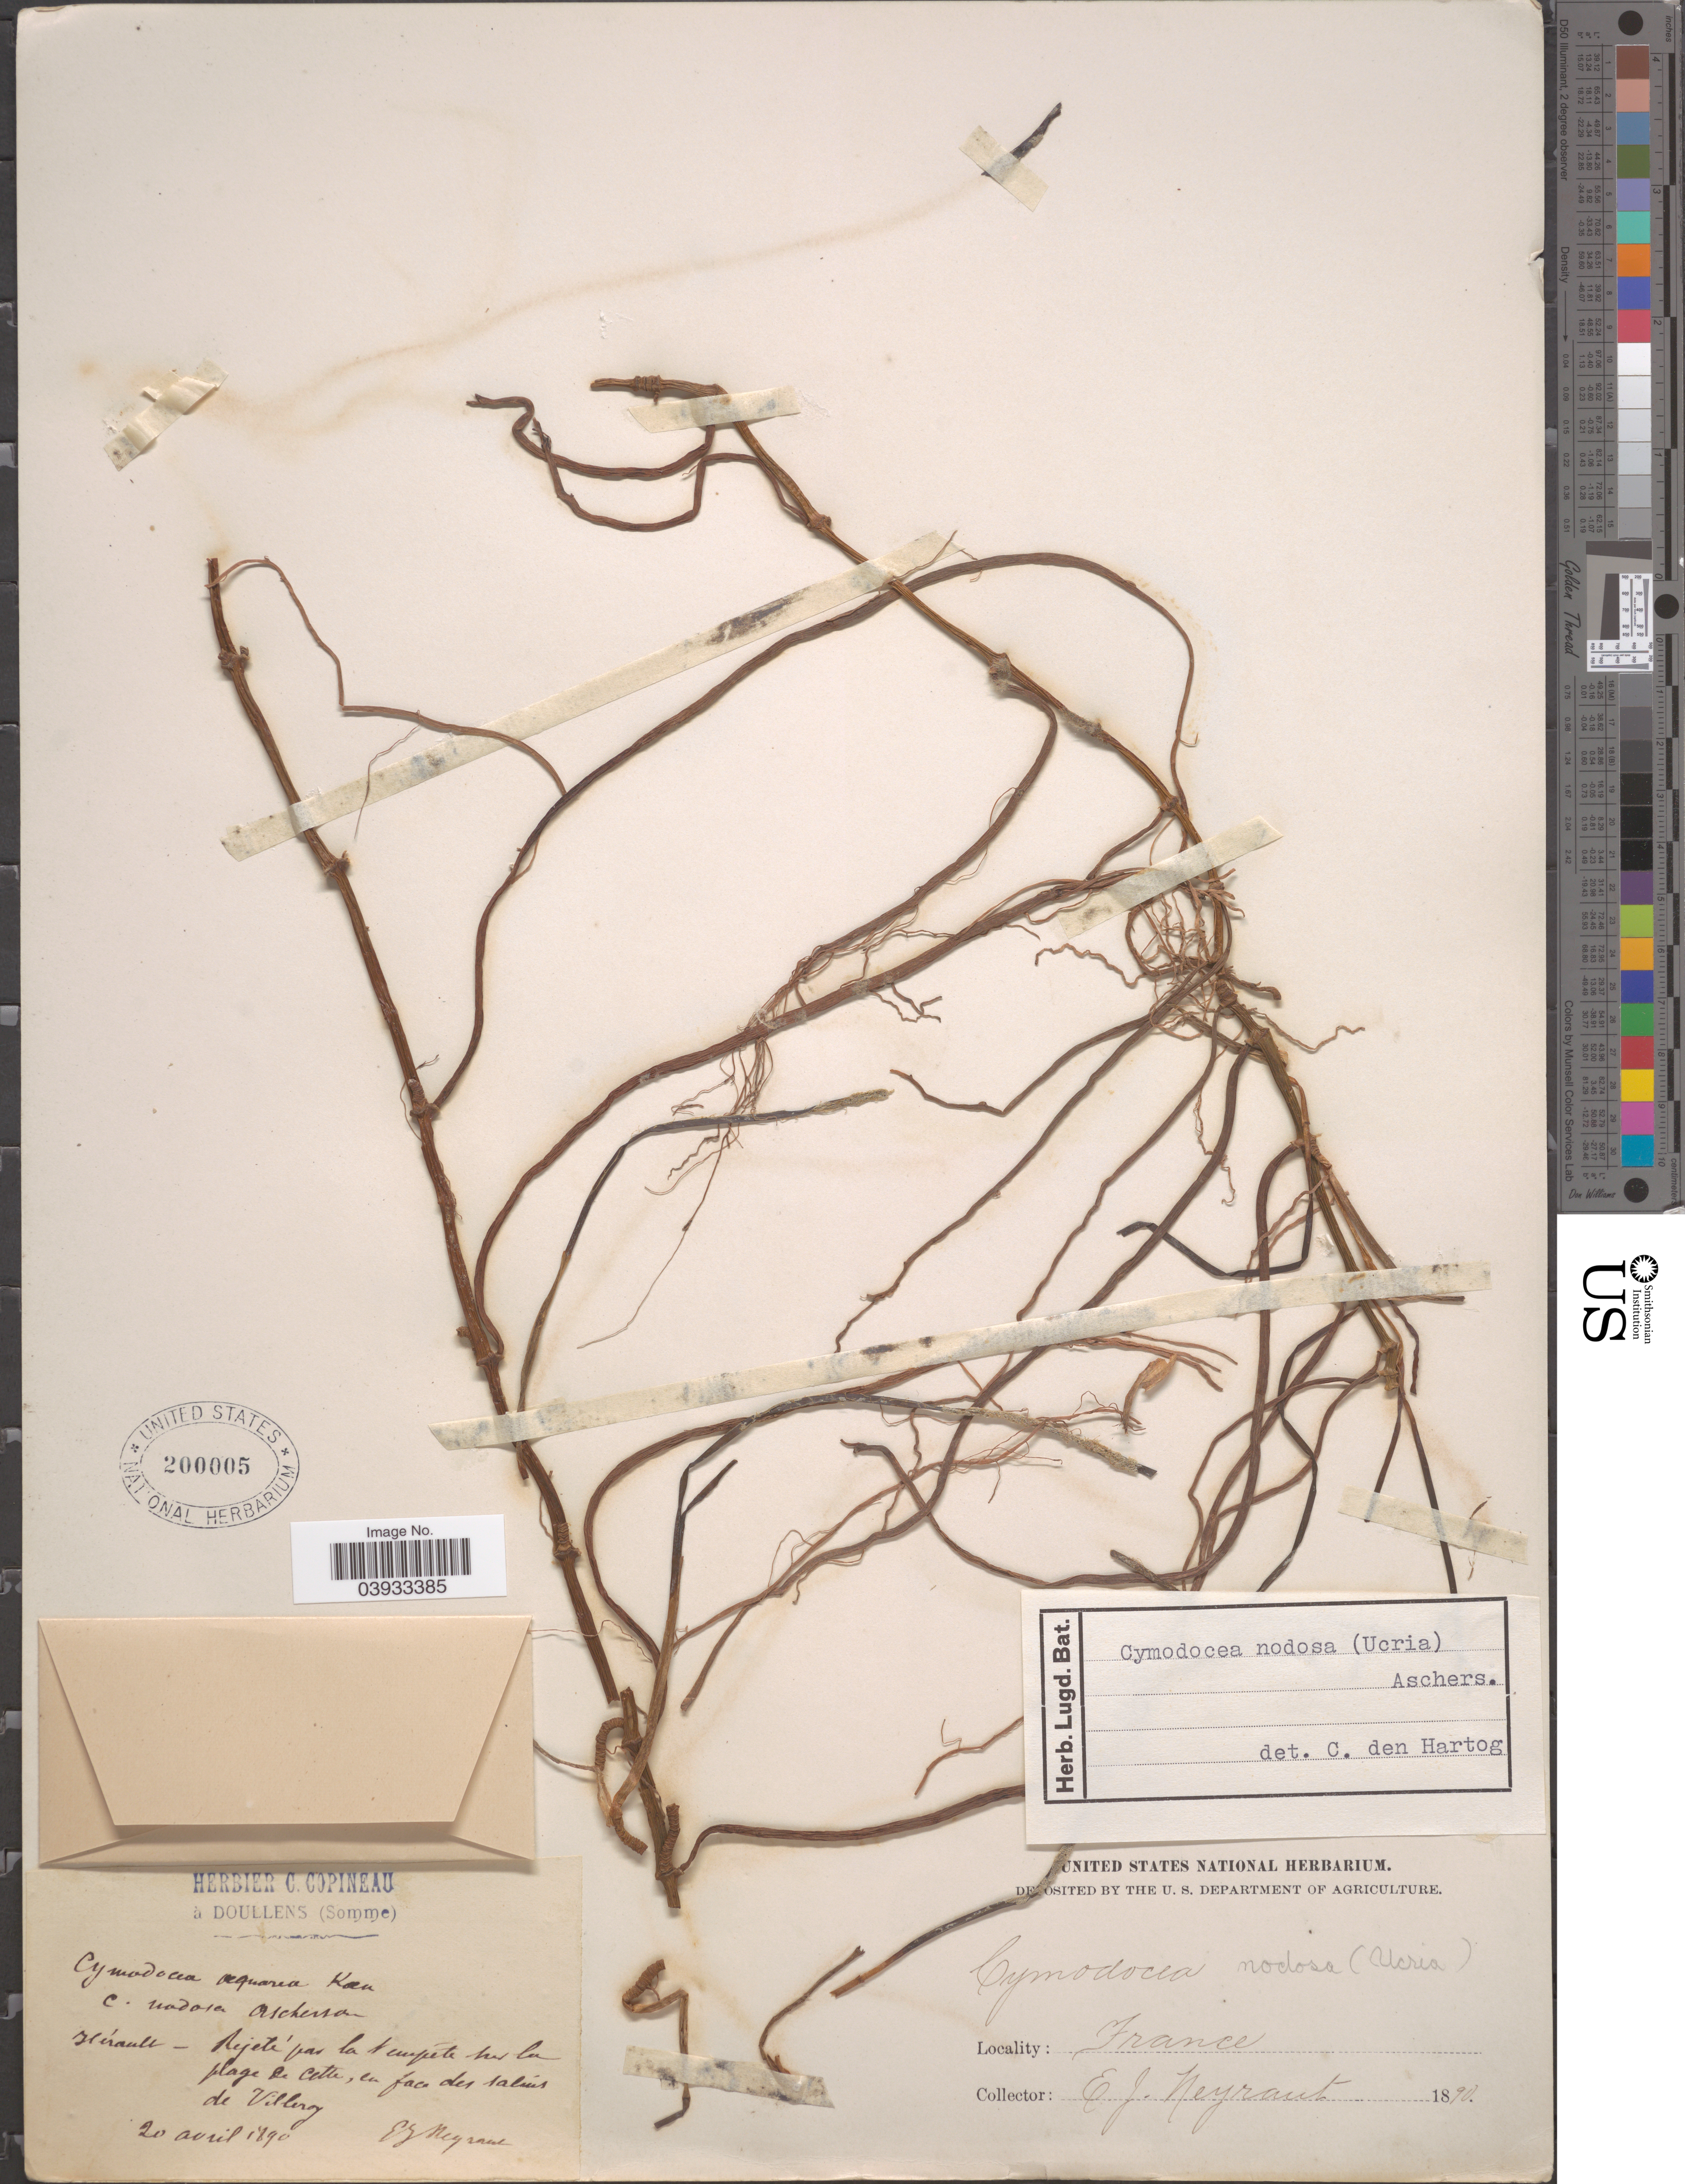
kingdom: Plantae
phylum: Tracheophyta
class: Liliopsida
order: Alismatales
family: Cymodoceaceae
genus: Cymodocea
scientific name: Cymodocea nodosa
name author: Asch.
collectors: E. Neyraut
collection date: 1890-04-20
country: France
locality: Hérault. Rejete par la tempete pres la plage de cette, en face des saluis de Villeroy.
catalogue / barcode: US 200005